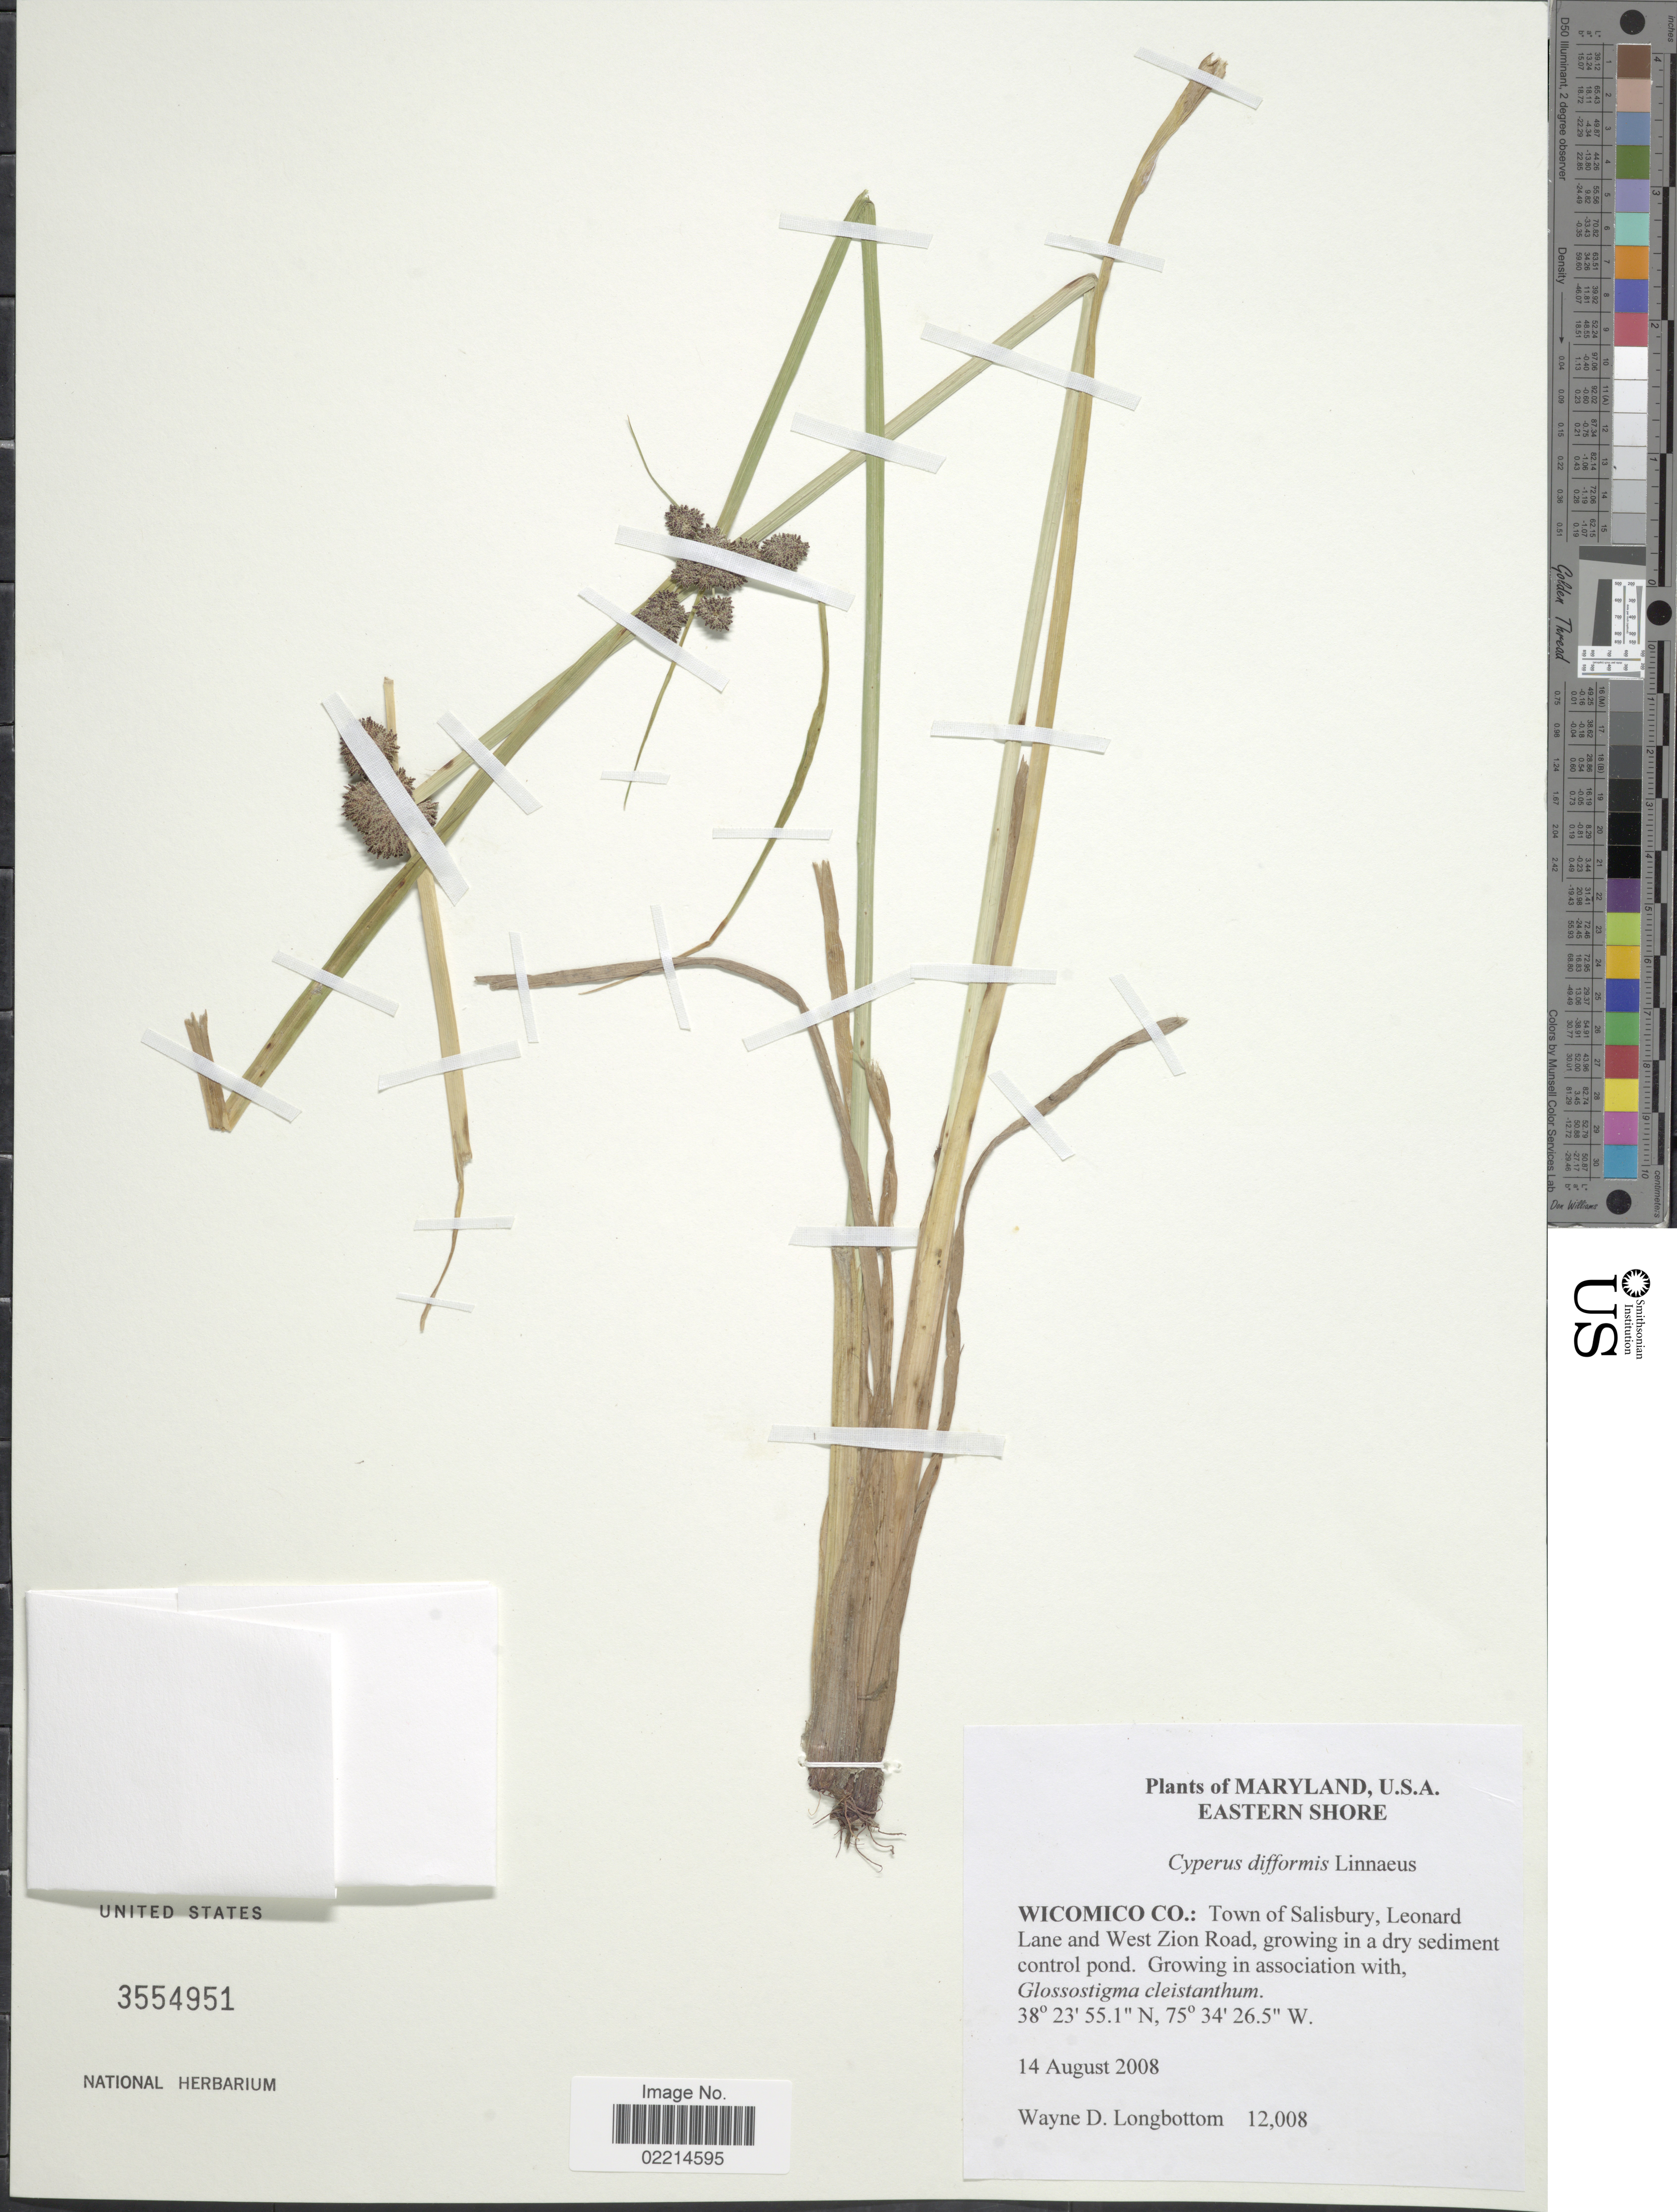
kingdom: Plantae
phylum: Tracheophyta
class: Liliopsida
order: Poales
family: Cyperaceae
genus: Cyperus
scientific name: Cyperus difformis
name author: L.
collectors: W. D. Longbottom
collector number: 12008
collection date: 2008-08-14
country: United States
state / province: Maryland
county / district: Wicomico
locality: Eastern Shore, Wicomico Co.: Town of Salisbury, Leonard Lane and West Zion Road, in a dry sediment control pond.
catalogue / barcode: US 3554951